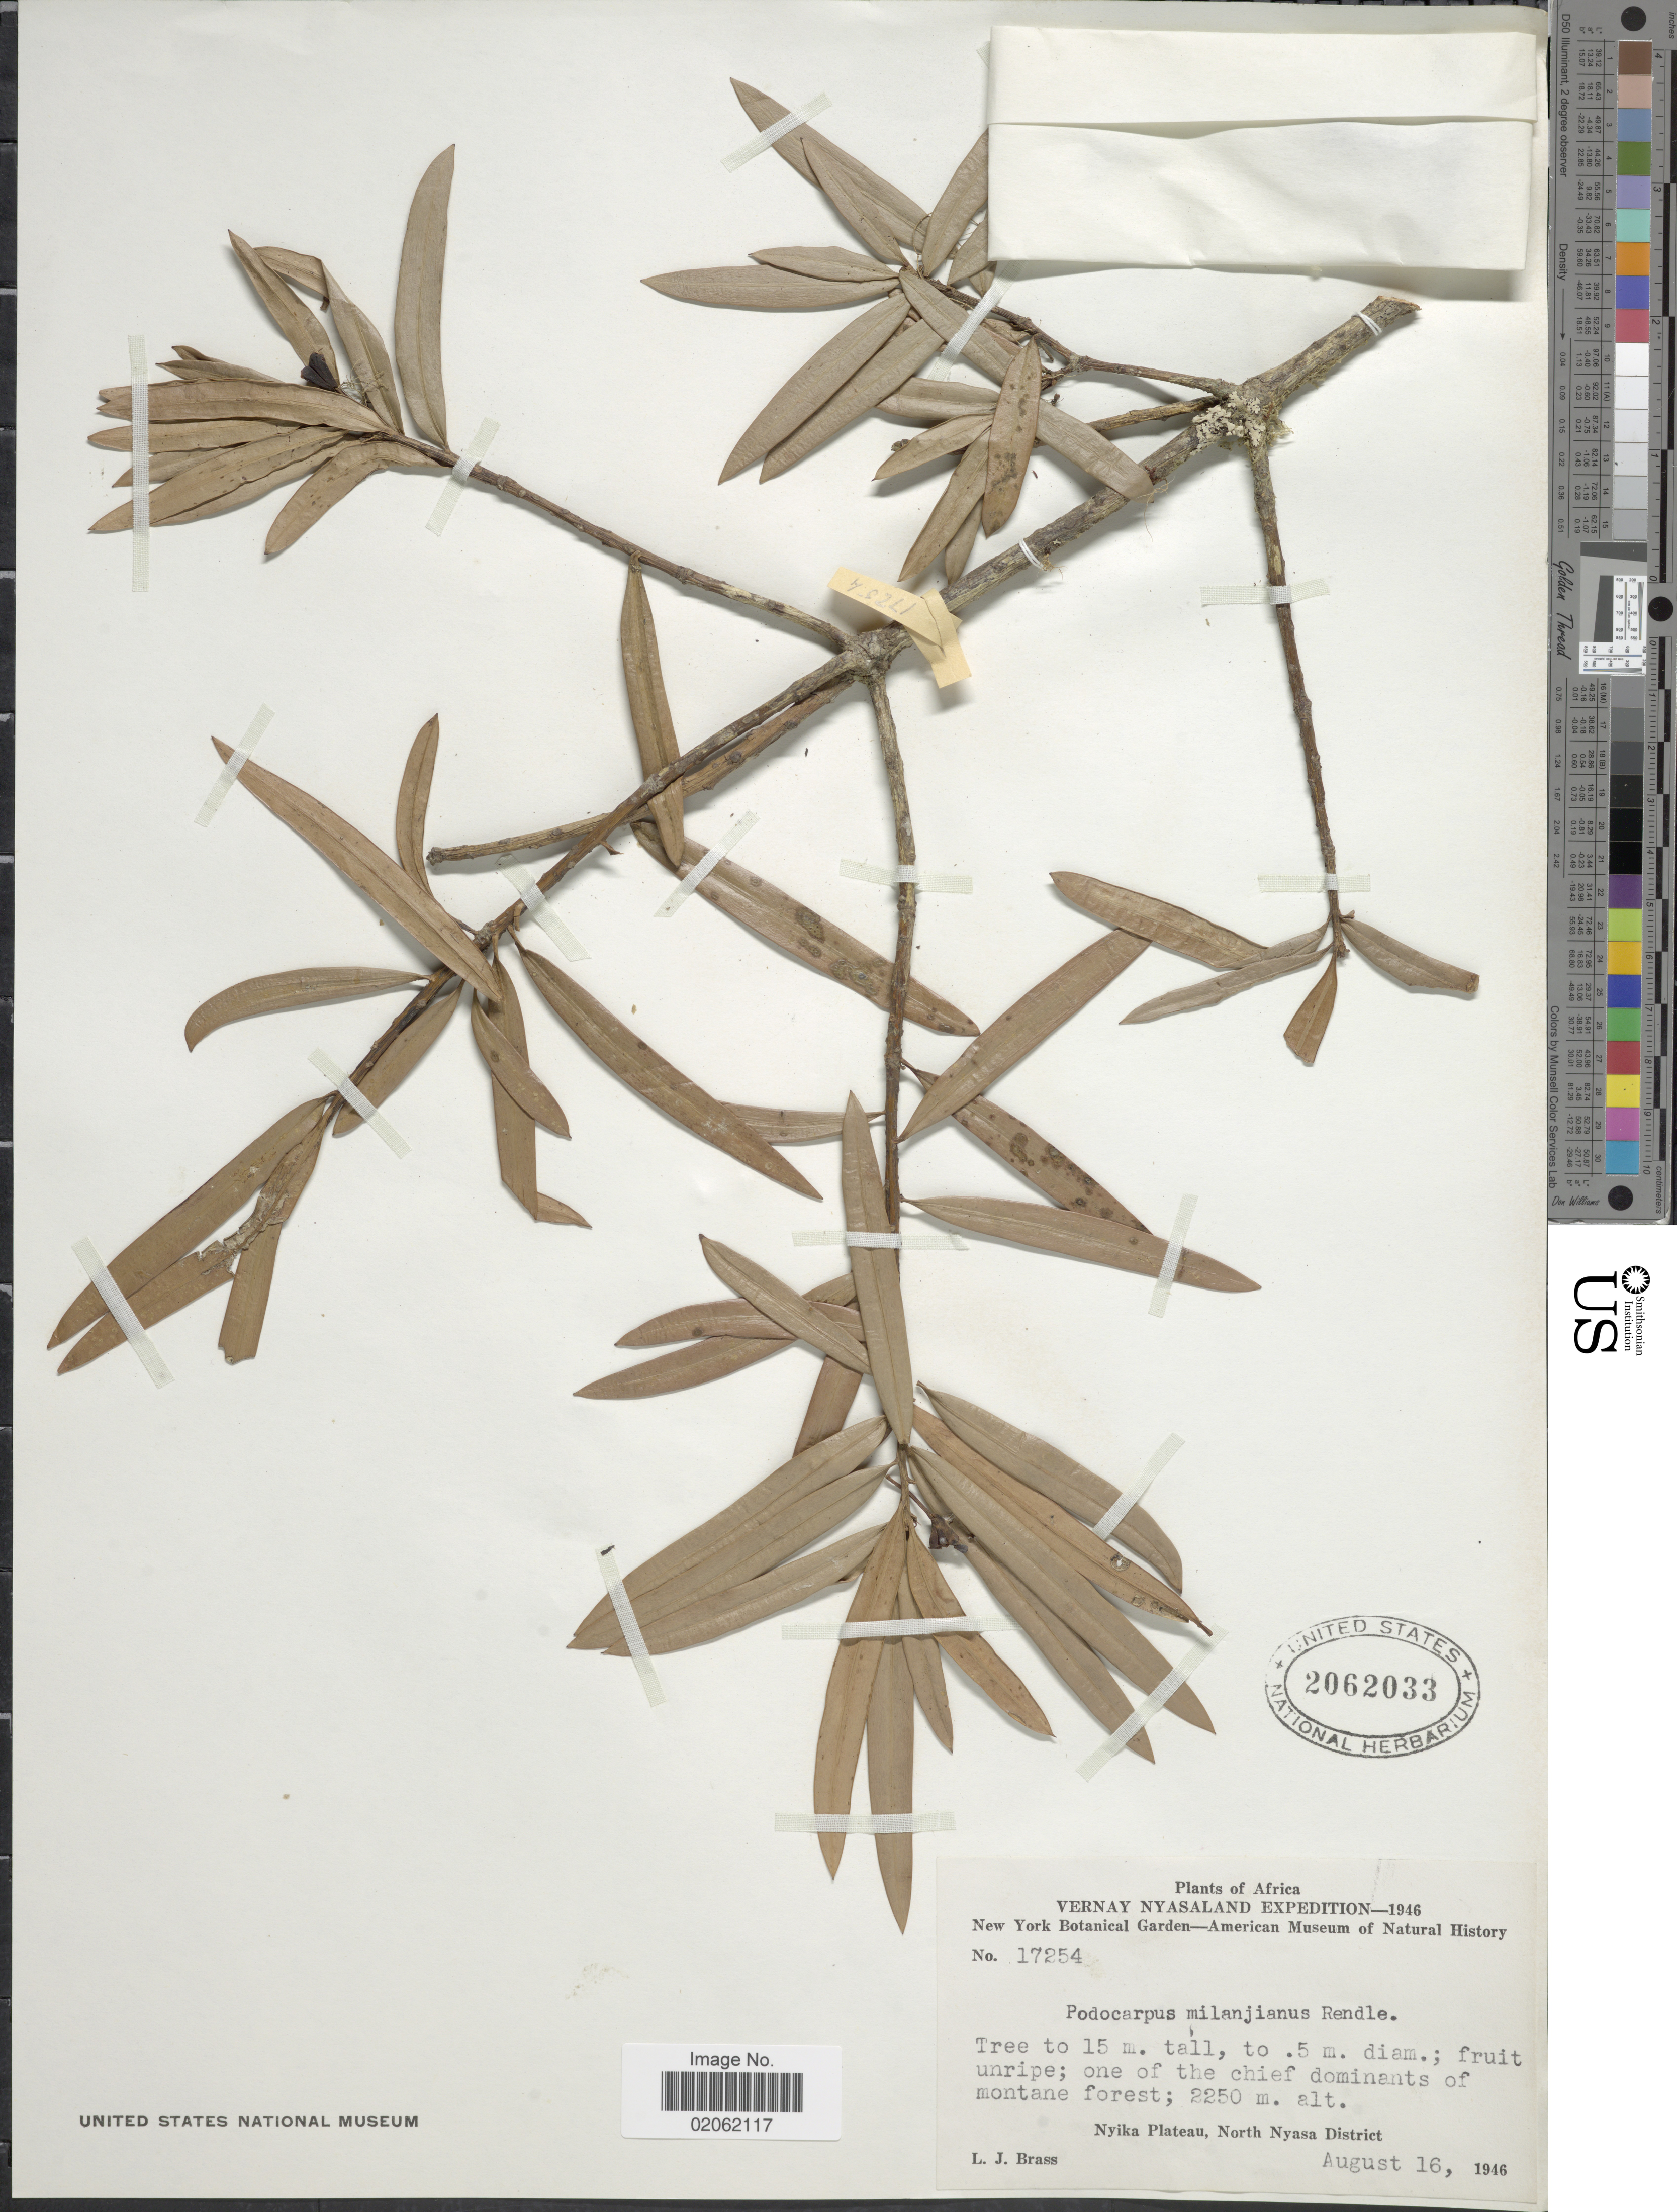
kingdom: Plantae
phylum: Tracheophyta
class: Pinopsida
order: Pinales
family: Podocarpaceae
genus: Podocarpus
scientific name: Podocarpus milanjianus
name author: Rendle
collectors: L. J. Brass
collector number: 17254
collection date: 1946-08-16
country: Malawi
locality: Africa, Vernay Nyasaland, one of the chief dominants of montane forest; Nyika Plateau, North Nyasa District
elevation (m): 2250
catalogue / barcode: US 2062033